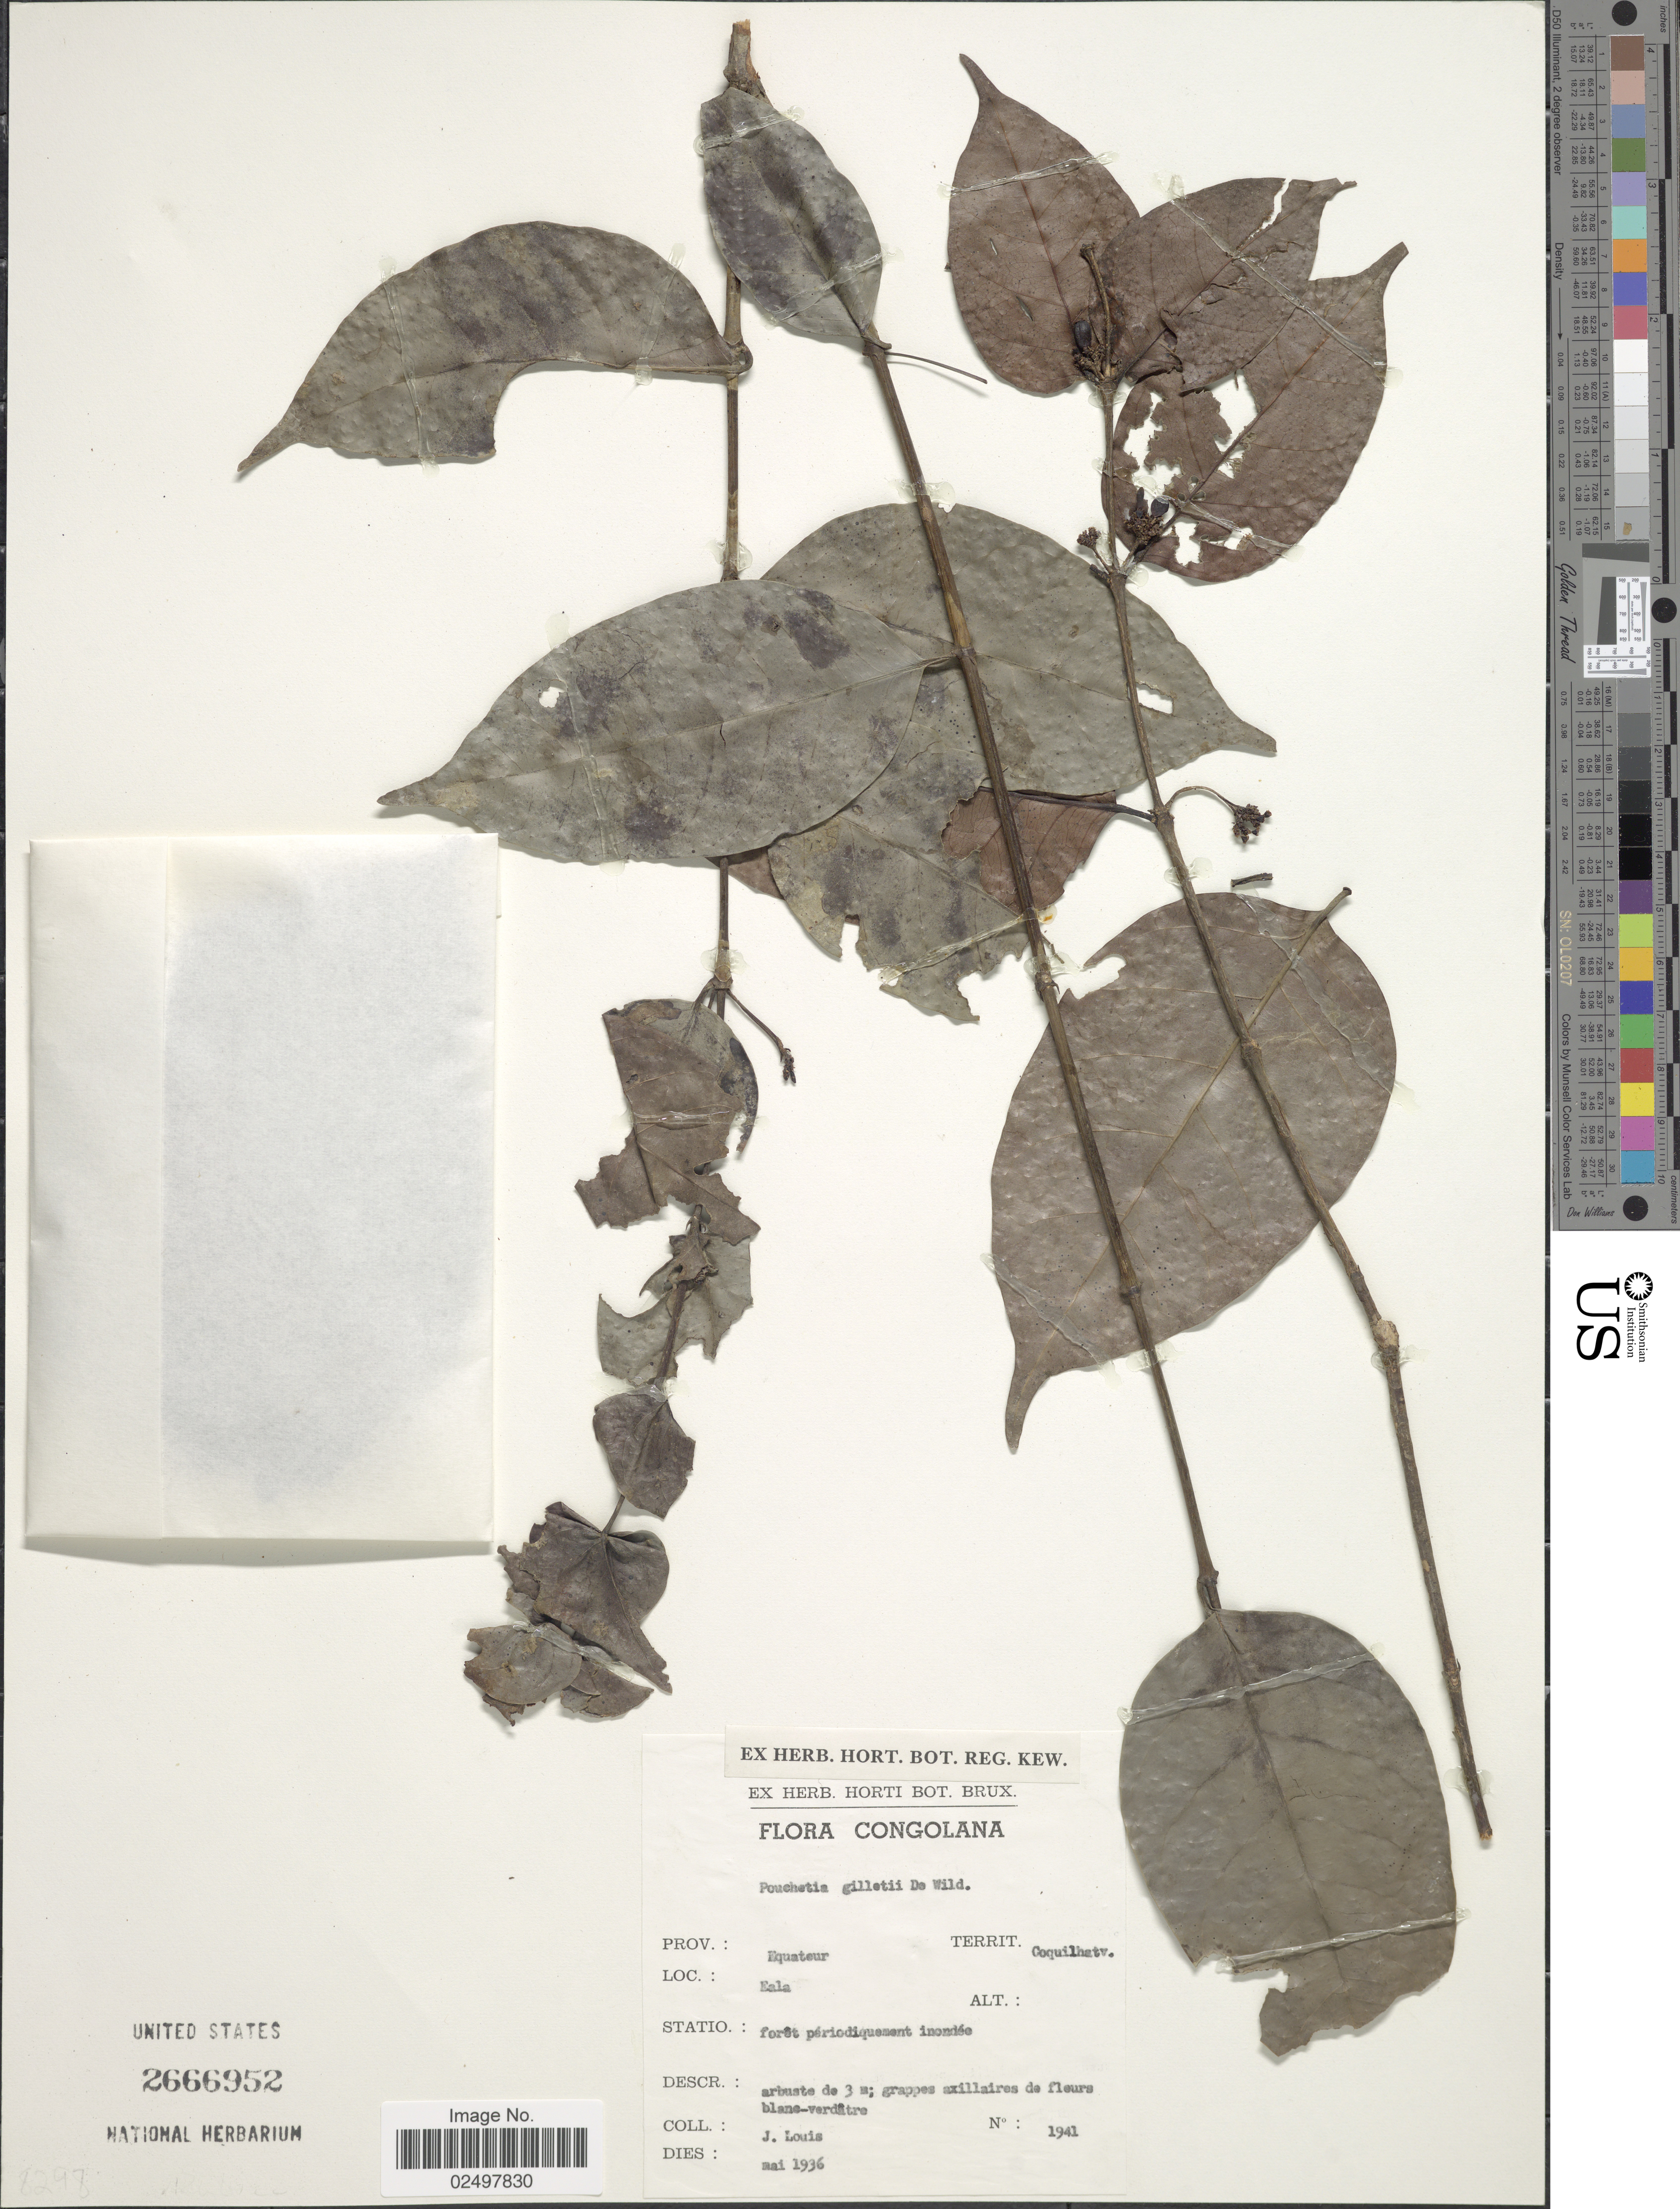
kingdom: Plantae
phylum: Tracheophyta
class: Magnoliopsida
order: Gentianales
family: Rubiaceae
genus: Pouchetia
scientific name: Pouchetia gilletii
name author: De Wild.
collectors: J. Louis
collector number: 1941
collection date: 1936-05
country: Congo, Democratic Republic of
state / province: Equateur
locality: Congolana, Territ. Coquilhatv., Eala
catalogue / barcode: US 2666952